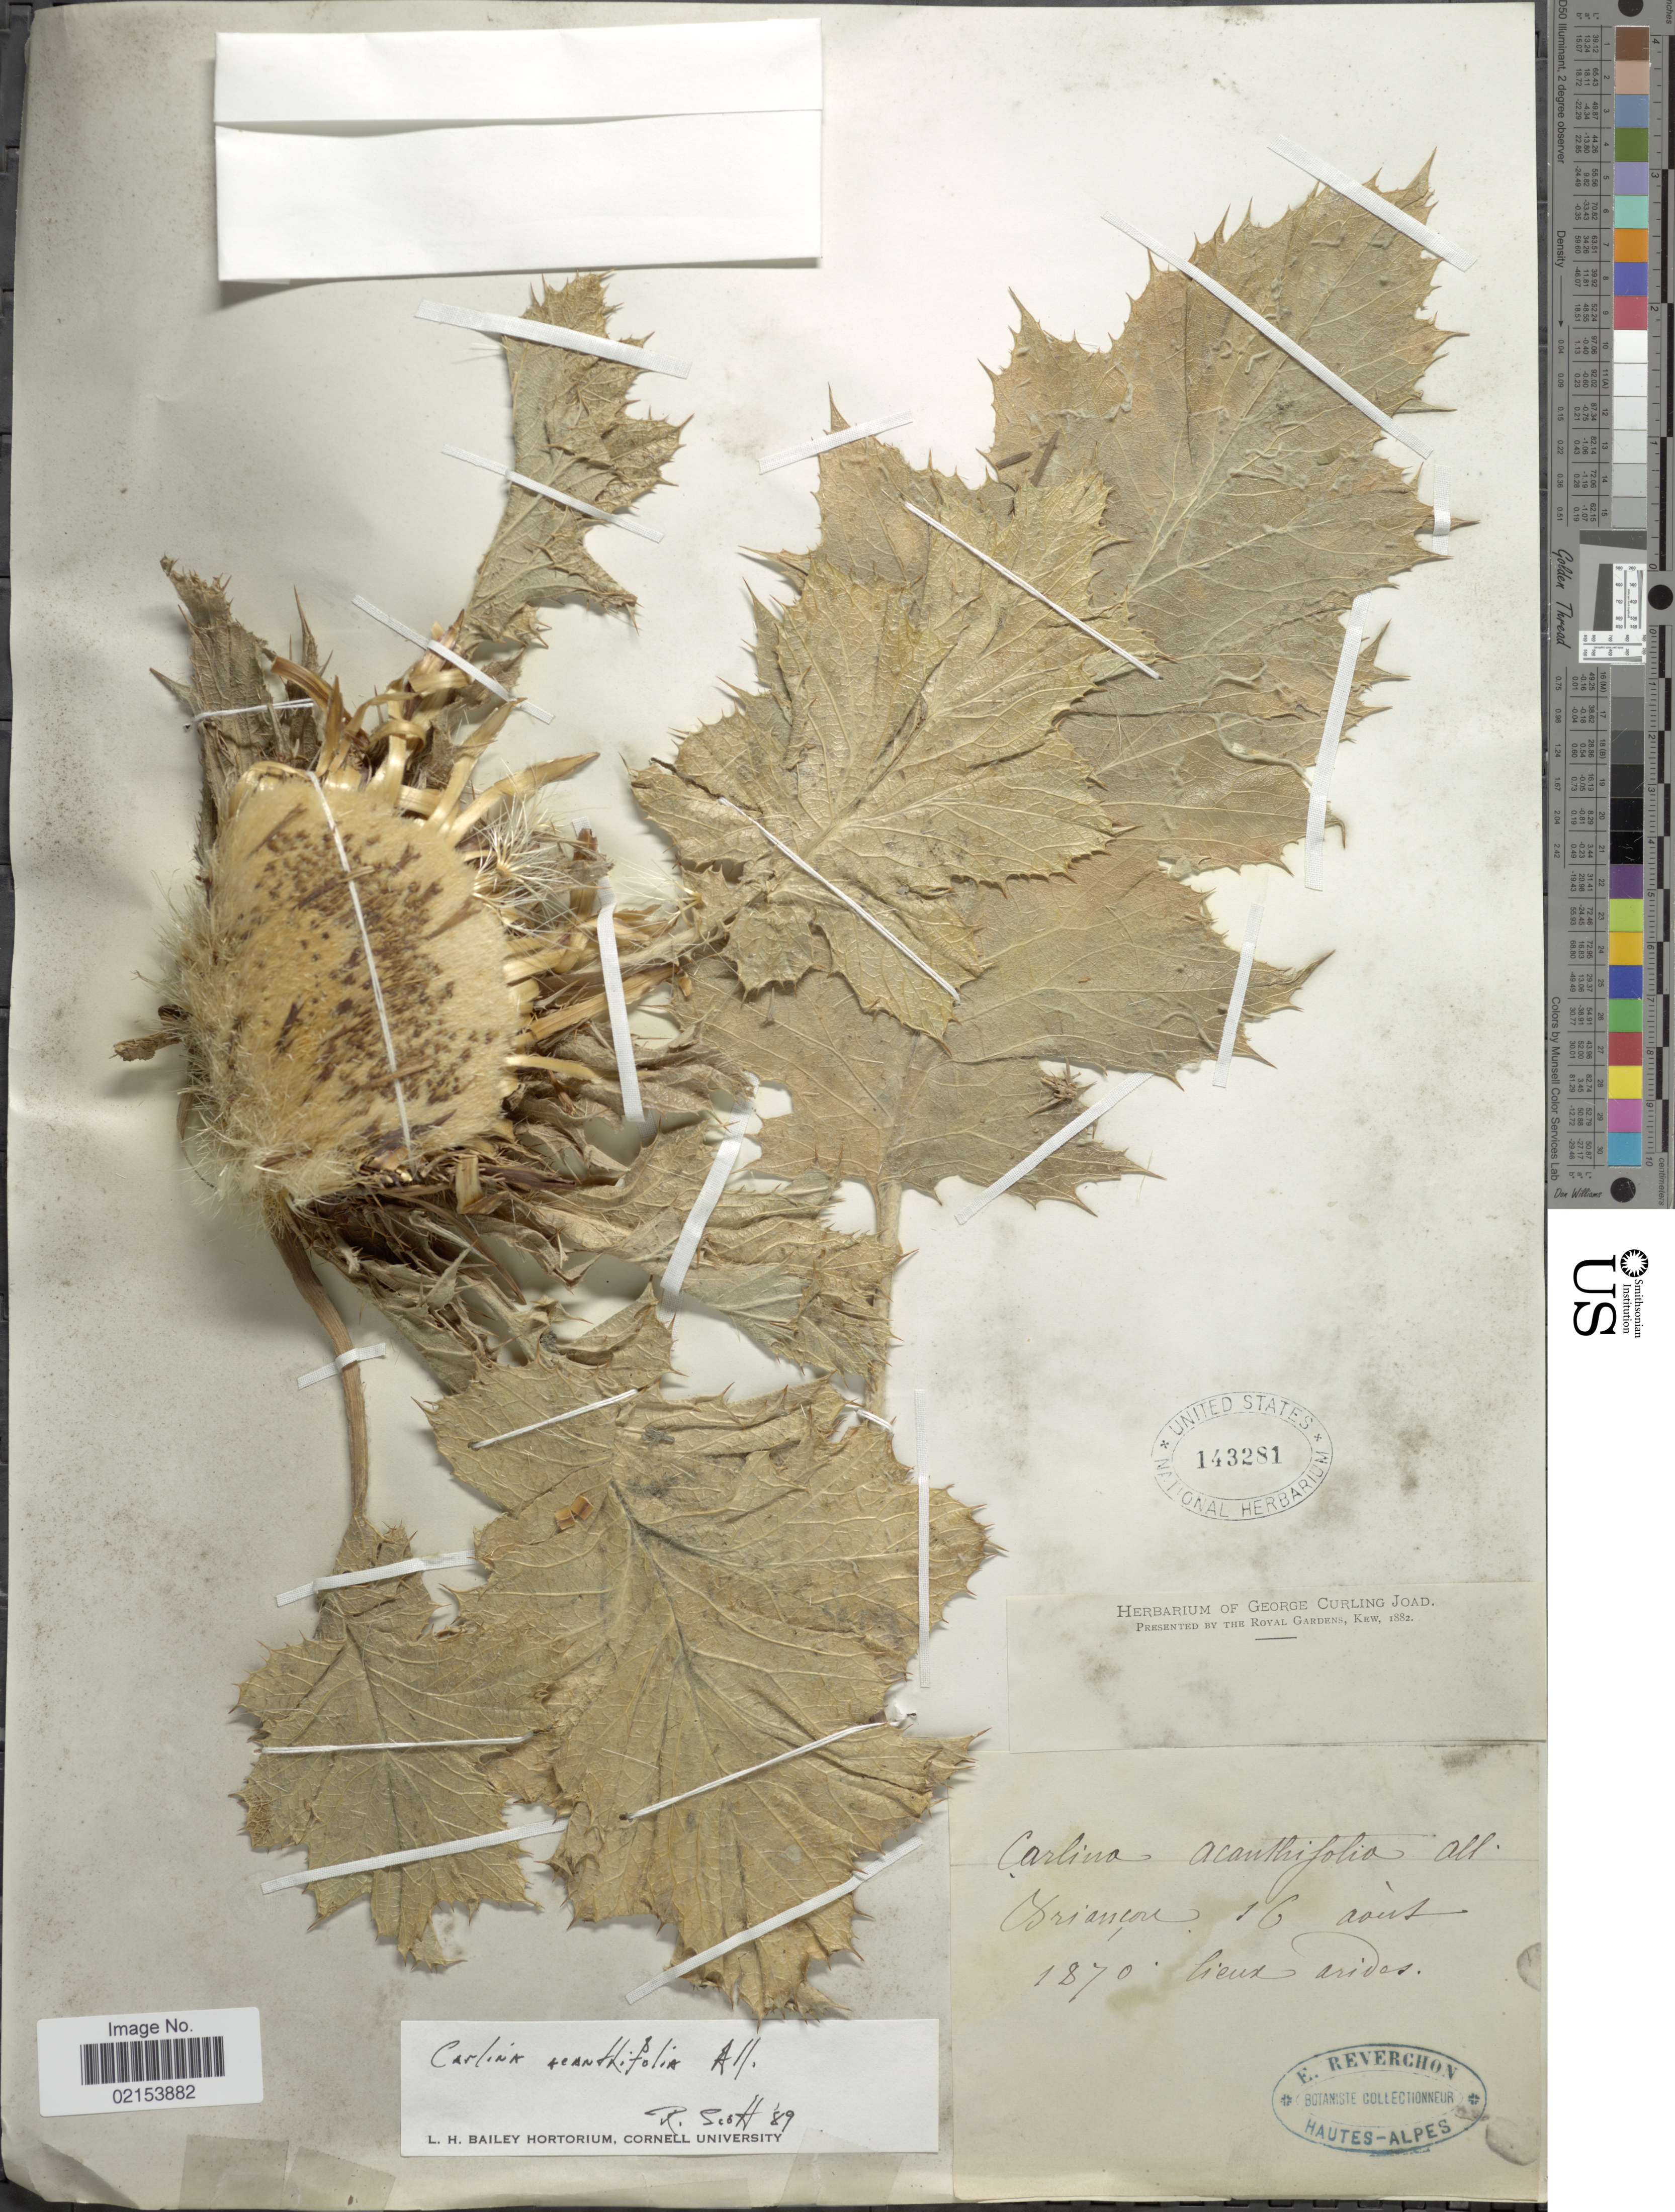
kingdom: Plantae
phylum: Tracheophyta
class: Magnoliopsida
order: Asterales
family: Asteraceae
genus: Carlina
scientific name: Carlina acanthifolia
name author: All.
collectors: E. Reverchon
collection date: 1870-08-16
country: France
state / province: Provence-Alpes-Côte d'Azur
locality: Briançon, lieux arides [Briançon, dry places]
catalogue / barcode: US 143281